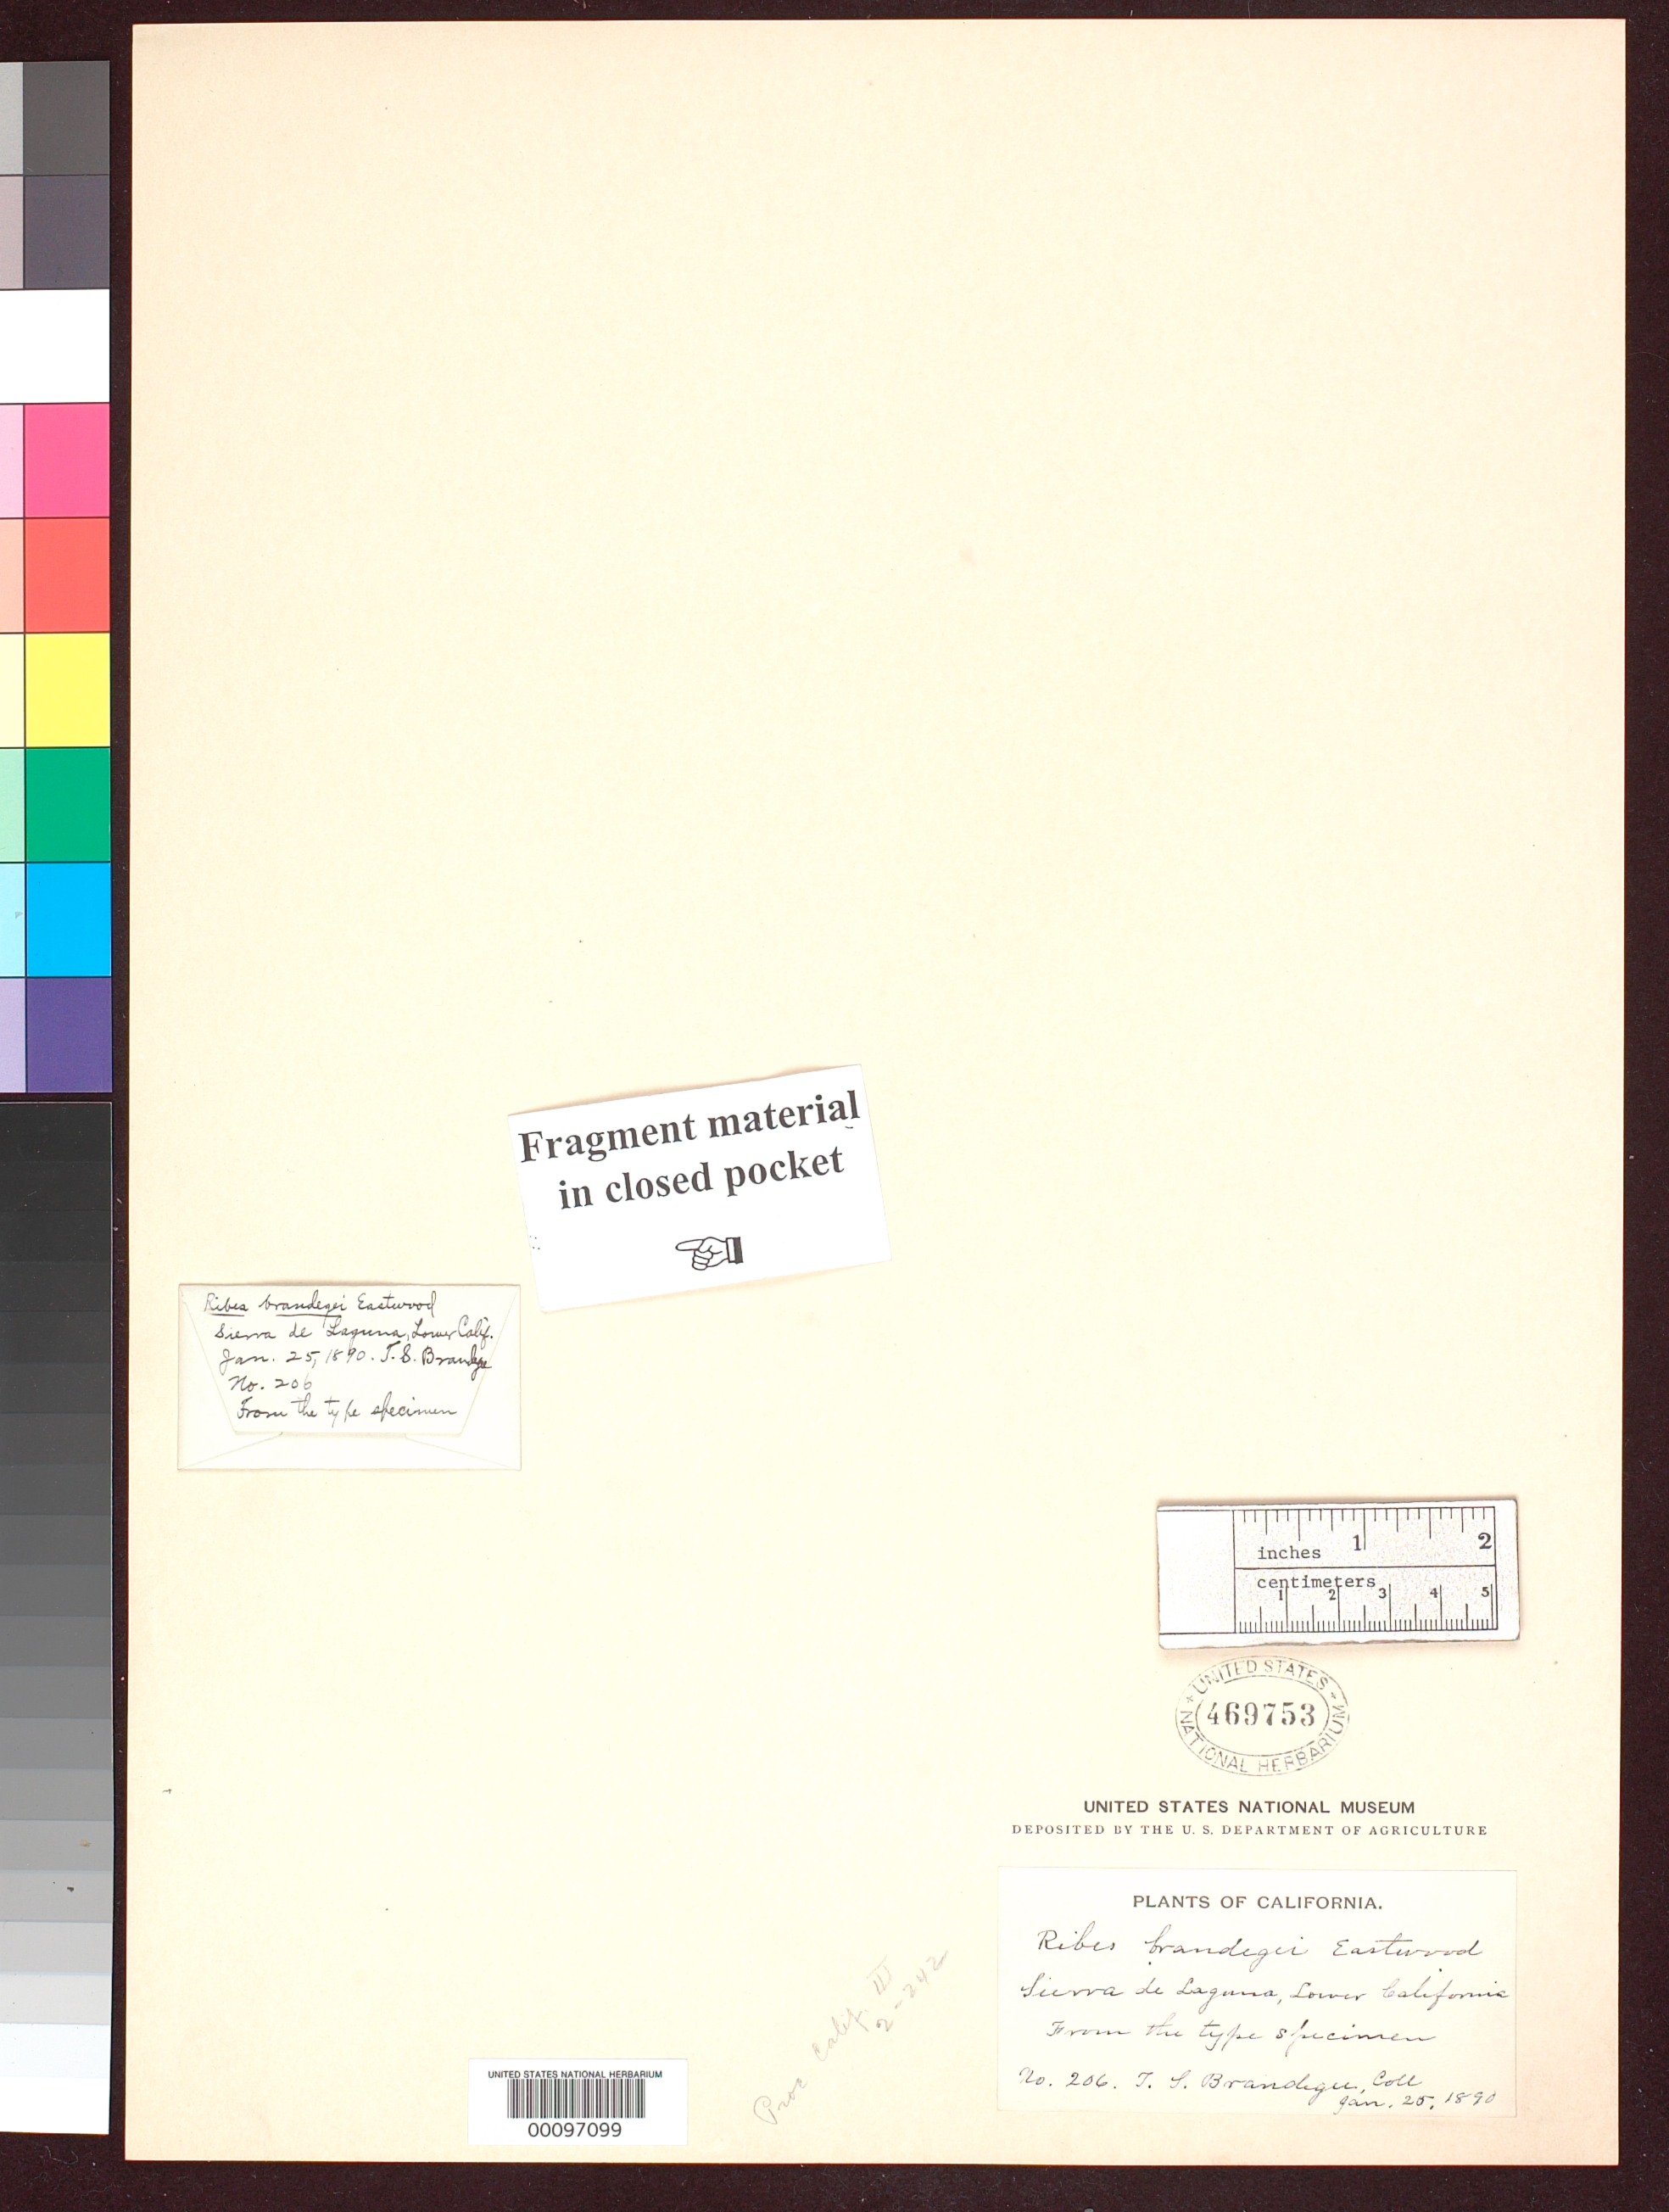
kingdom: Plantae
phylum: Tracheophyta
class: Magnoliopsida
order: Saxifragales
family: Grossulariaceae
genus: Ribes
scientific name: Ribes brandegei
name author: Eastw.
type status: Type Fragment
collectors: T. S. Brandegee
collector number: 206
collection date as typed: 25 Jan 1890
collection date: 1890-01-25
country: Mexico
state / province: Baja California Sur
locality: Sierra de Laguna.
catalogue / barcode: US 469753